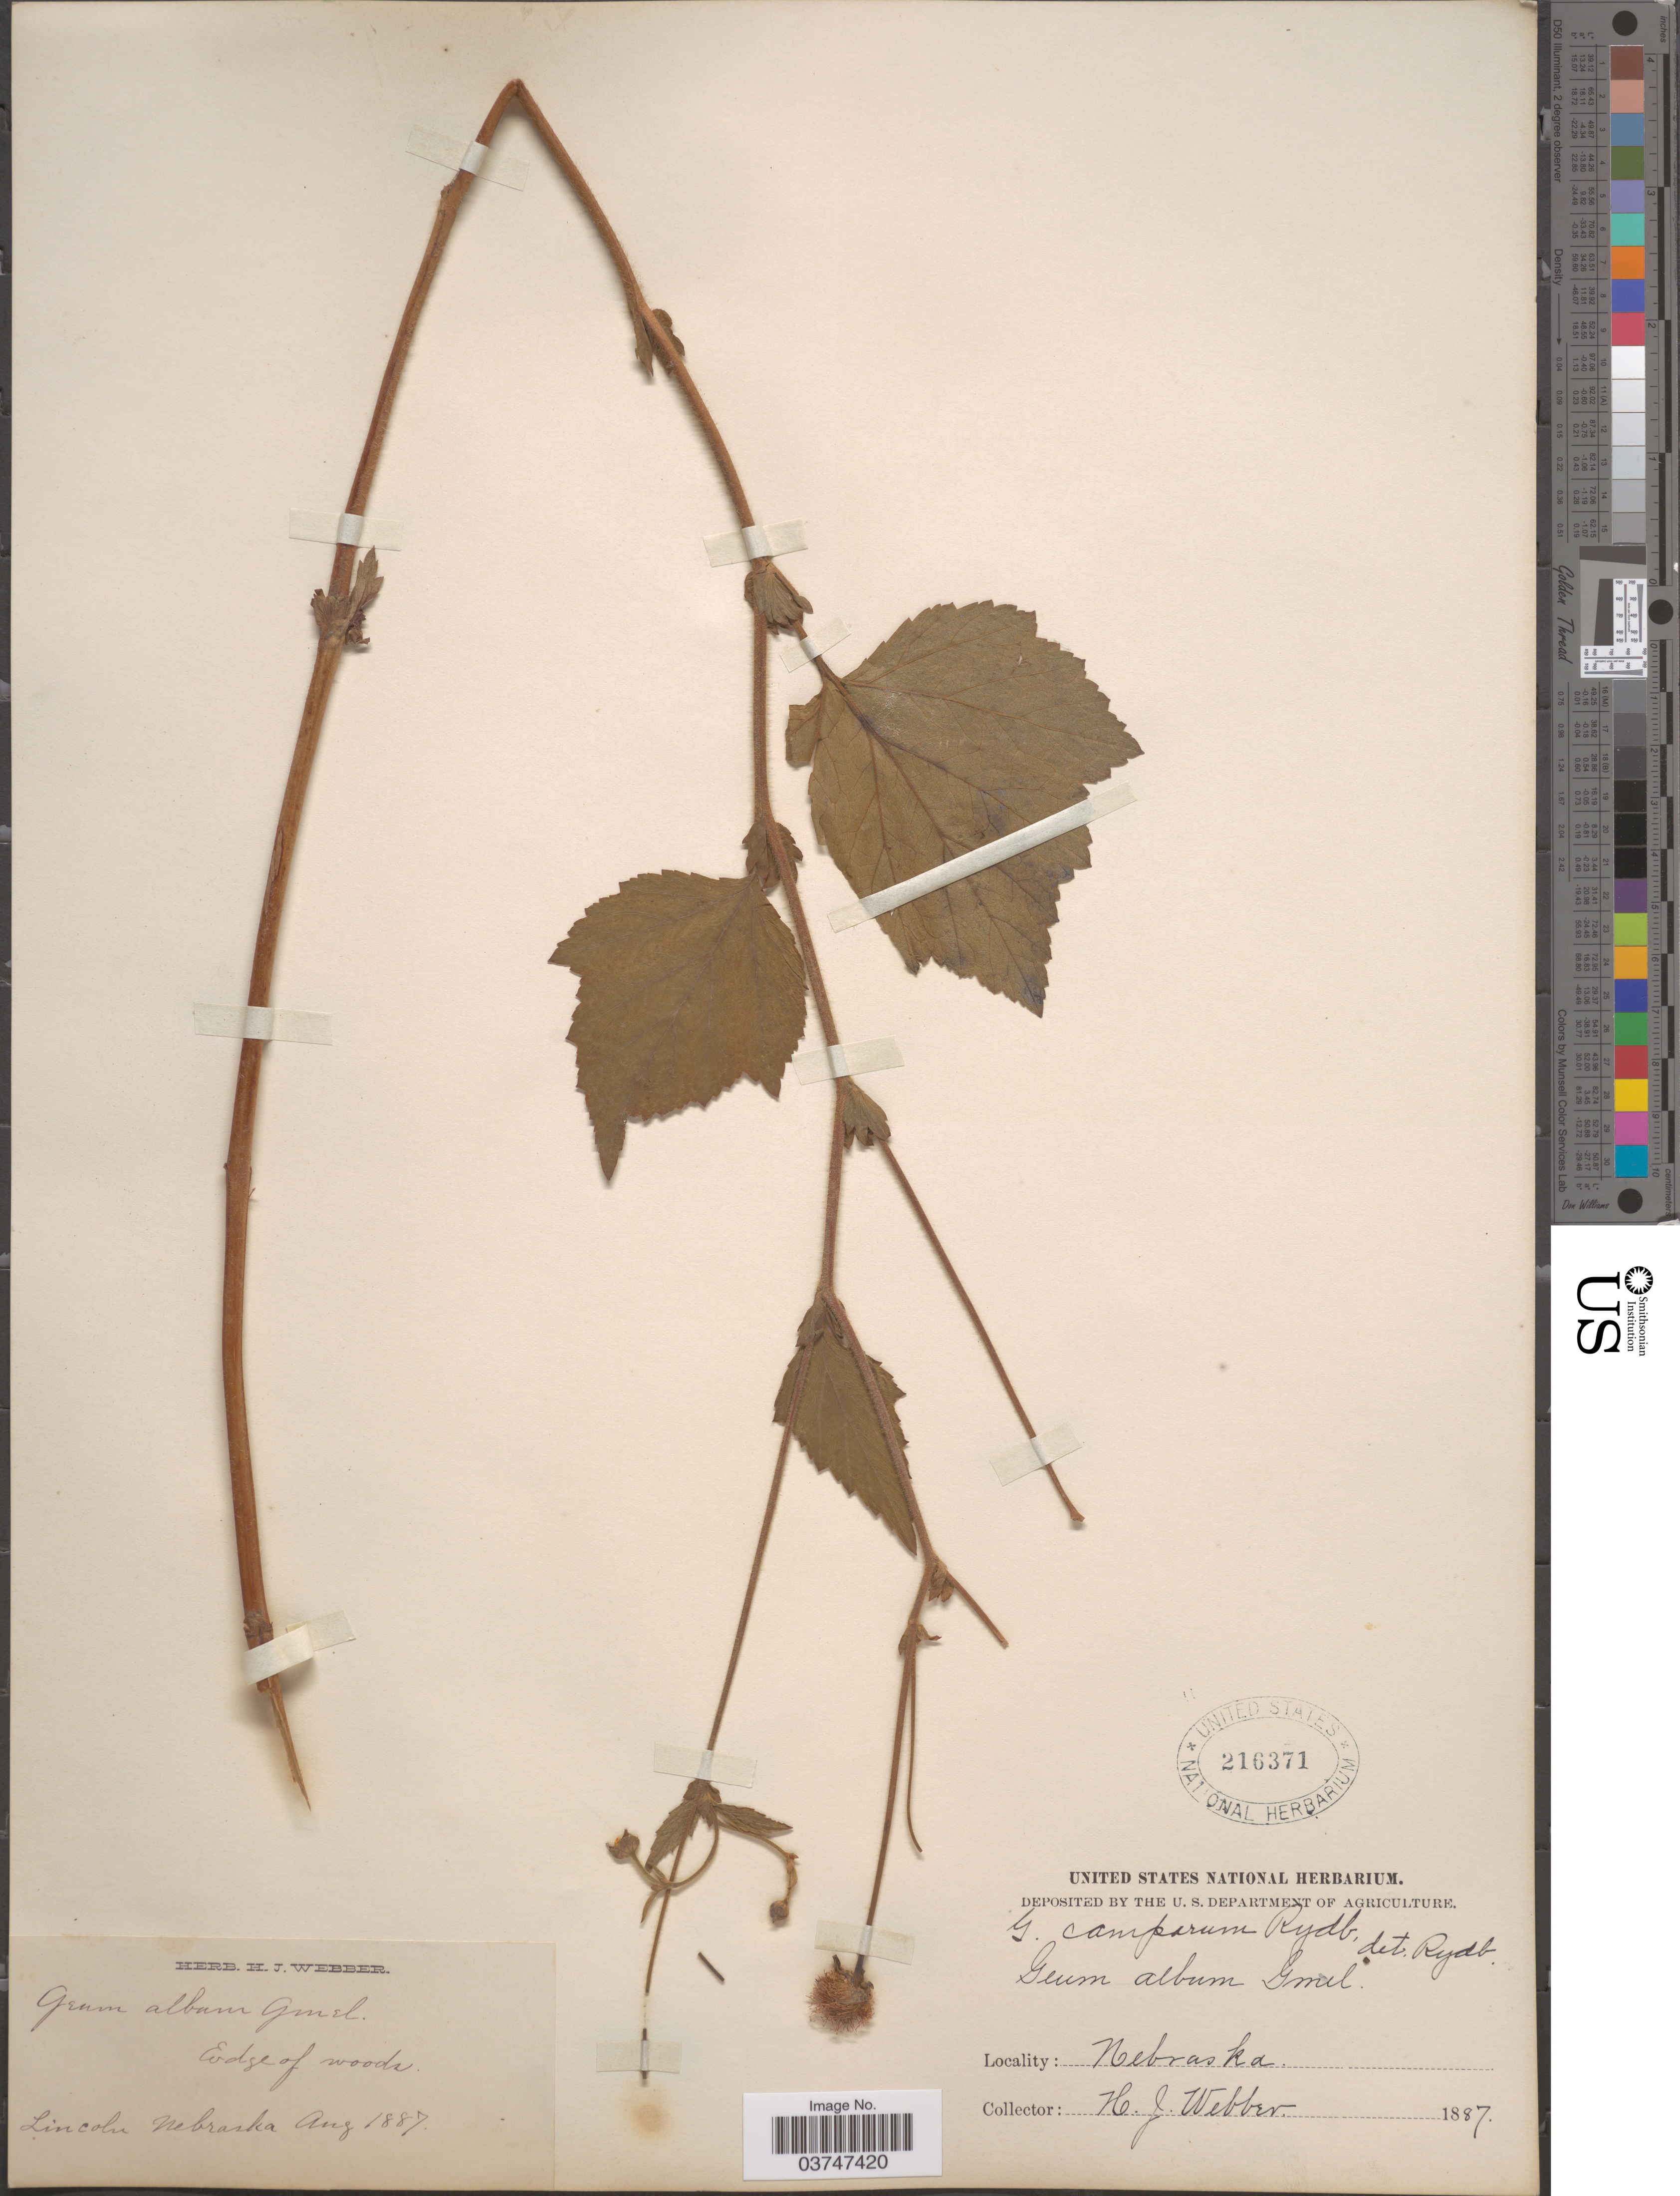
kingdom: Plantae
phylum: Tracheophyta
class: Magnoliopsida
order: Rosales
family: Rosaceae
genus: Geum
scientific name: Geum canadense var. camporum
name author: (Rydb.) Fernald & Weath.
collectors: H. Webber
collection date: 1887-08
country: United States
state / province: Nebraska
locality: Lincoln.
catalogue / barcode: US 216371